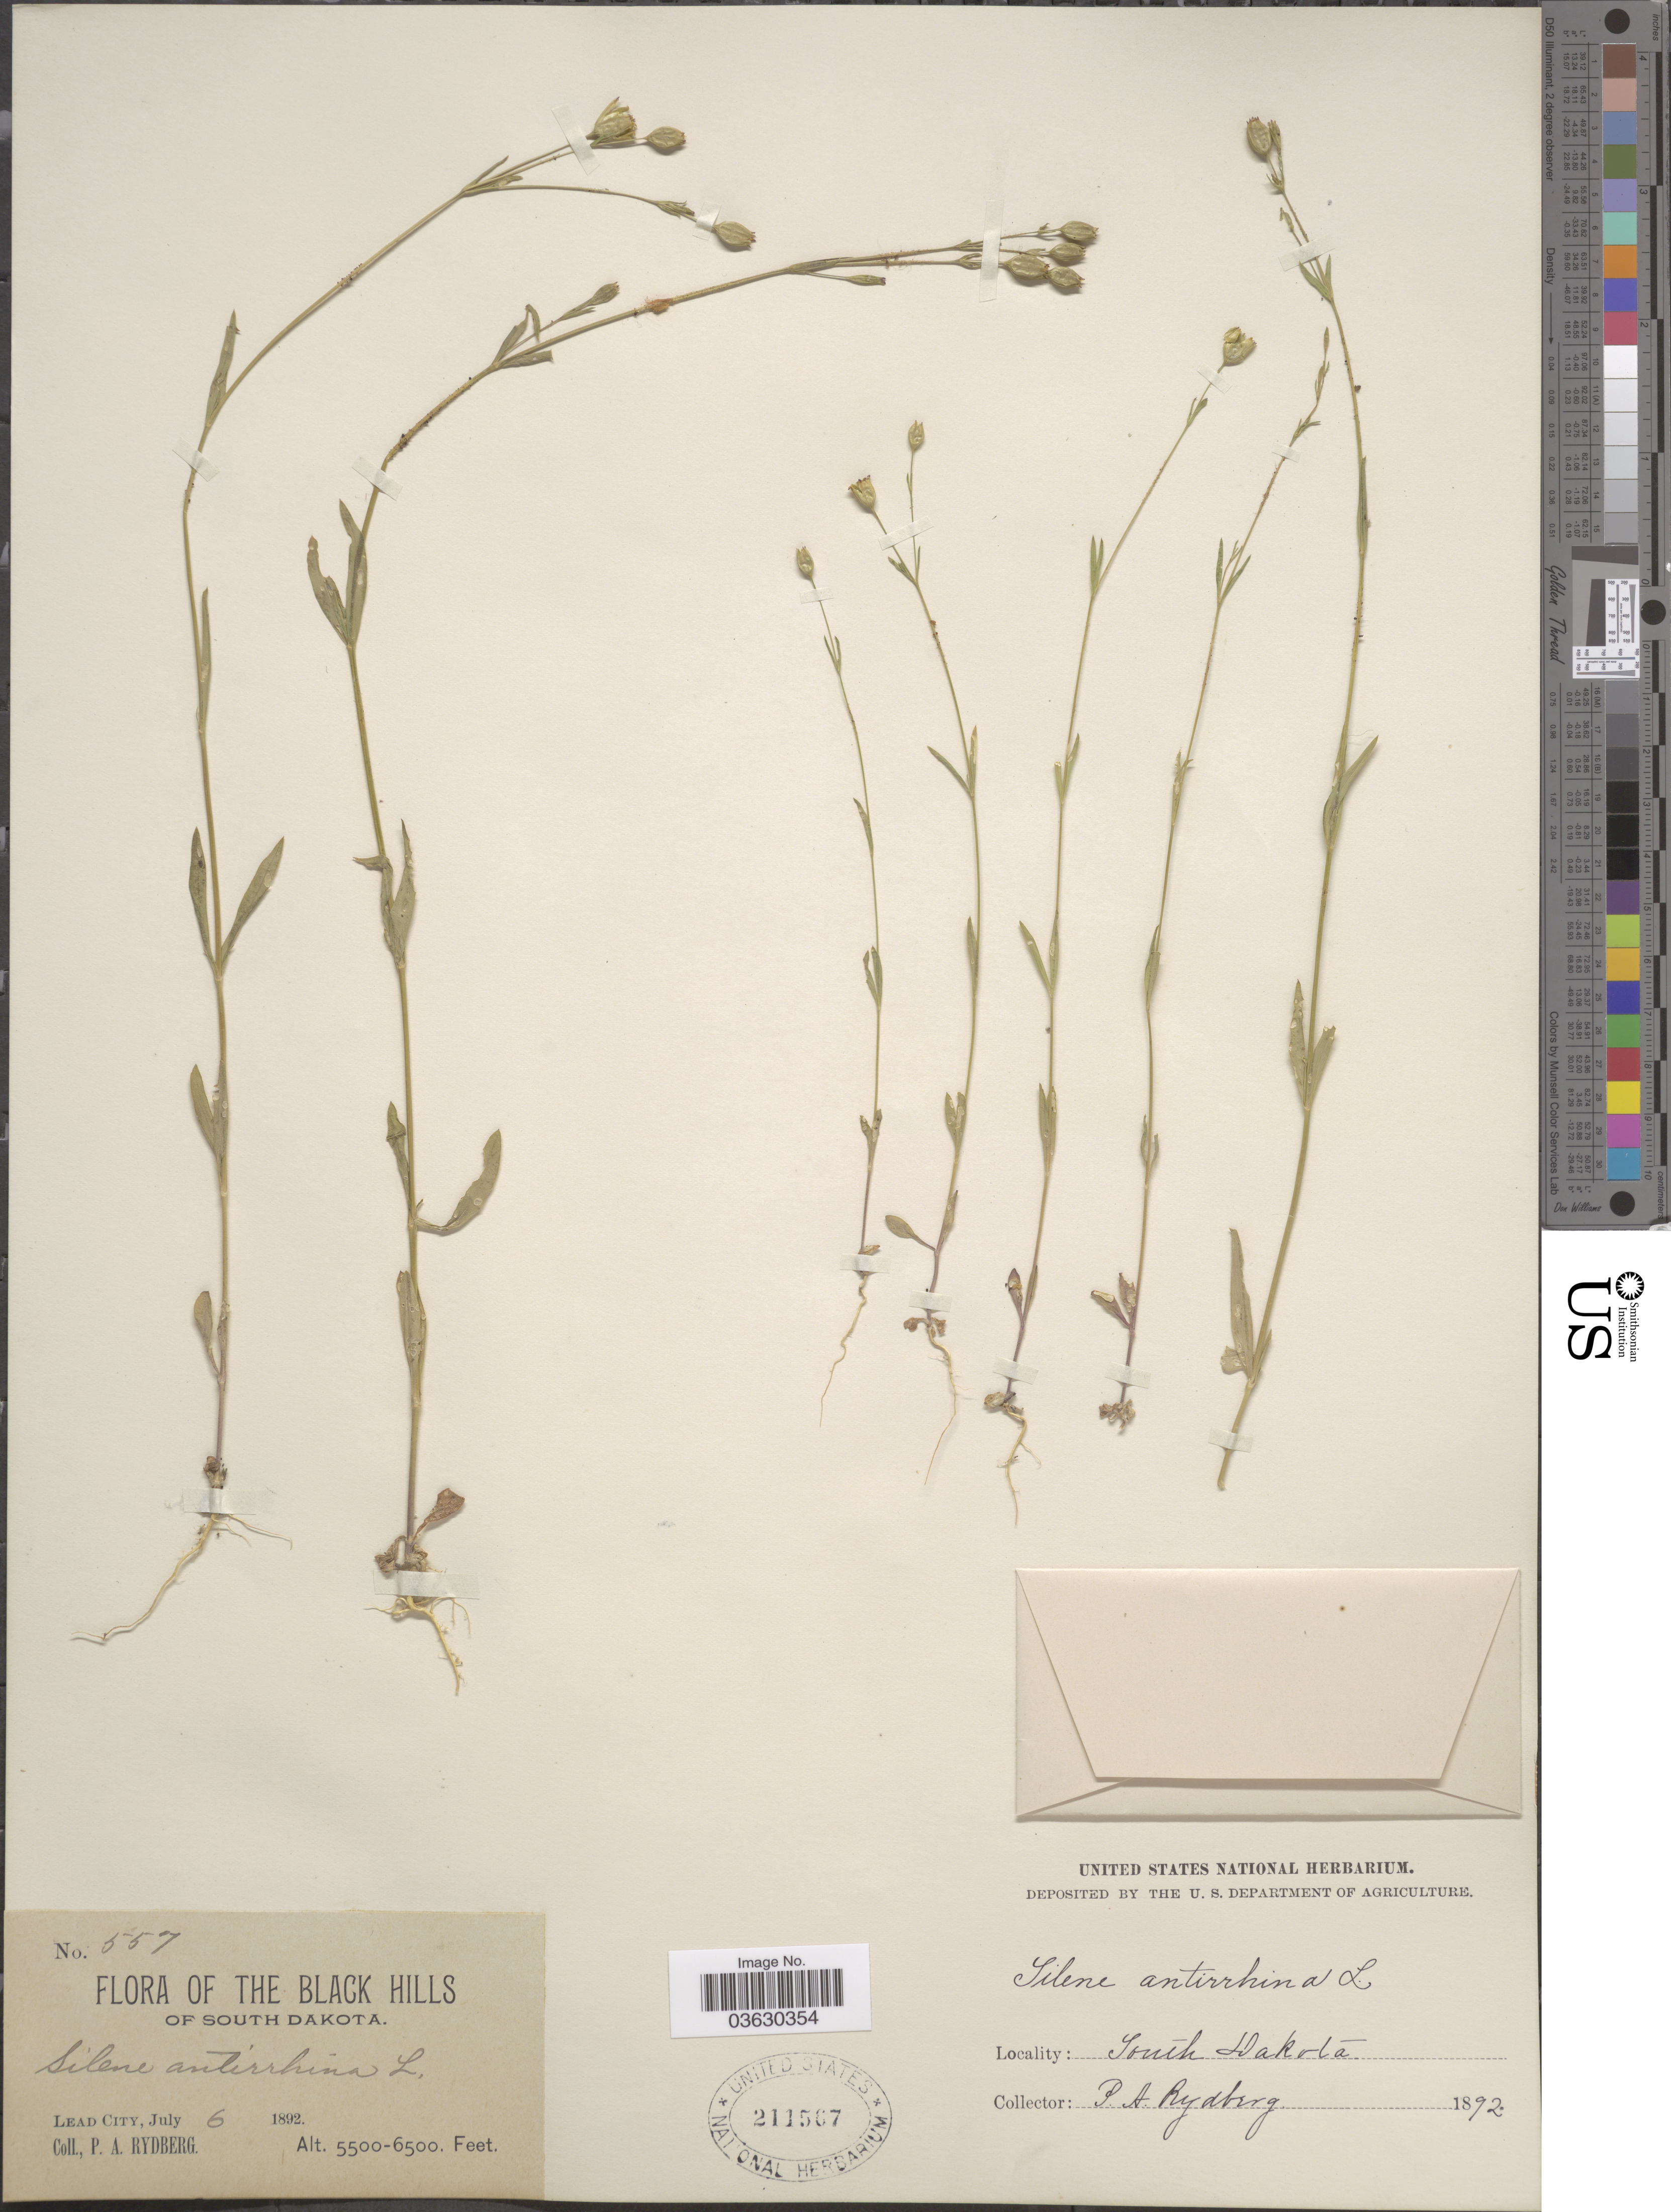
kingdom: Plantae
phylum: Tracheophyta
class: Magnoliopsida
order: Caryophyllales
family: Caryophyllaceae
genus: Silene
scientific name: Silene antirrhina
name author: L.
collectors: P. A. Rydberg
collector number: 557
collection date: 1892-07-06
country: United States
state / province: South Dakota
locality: The Black Hills of South Dakota. Lead City.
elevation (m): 1676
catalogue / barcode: US 211567